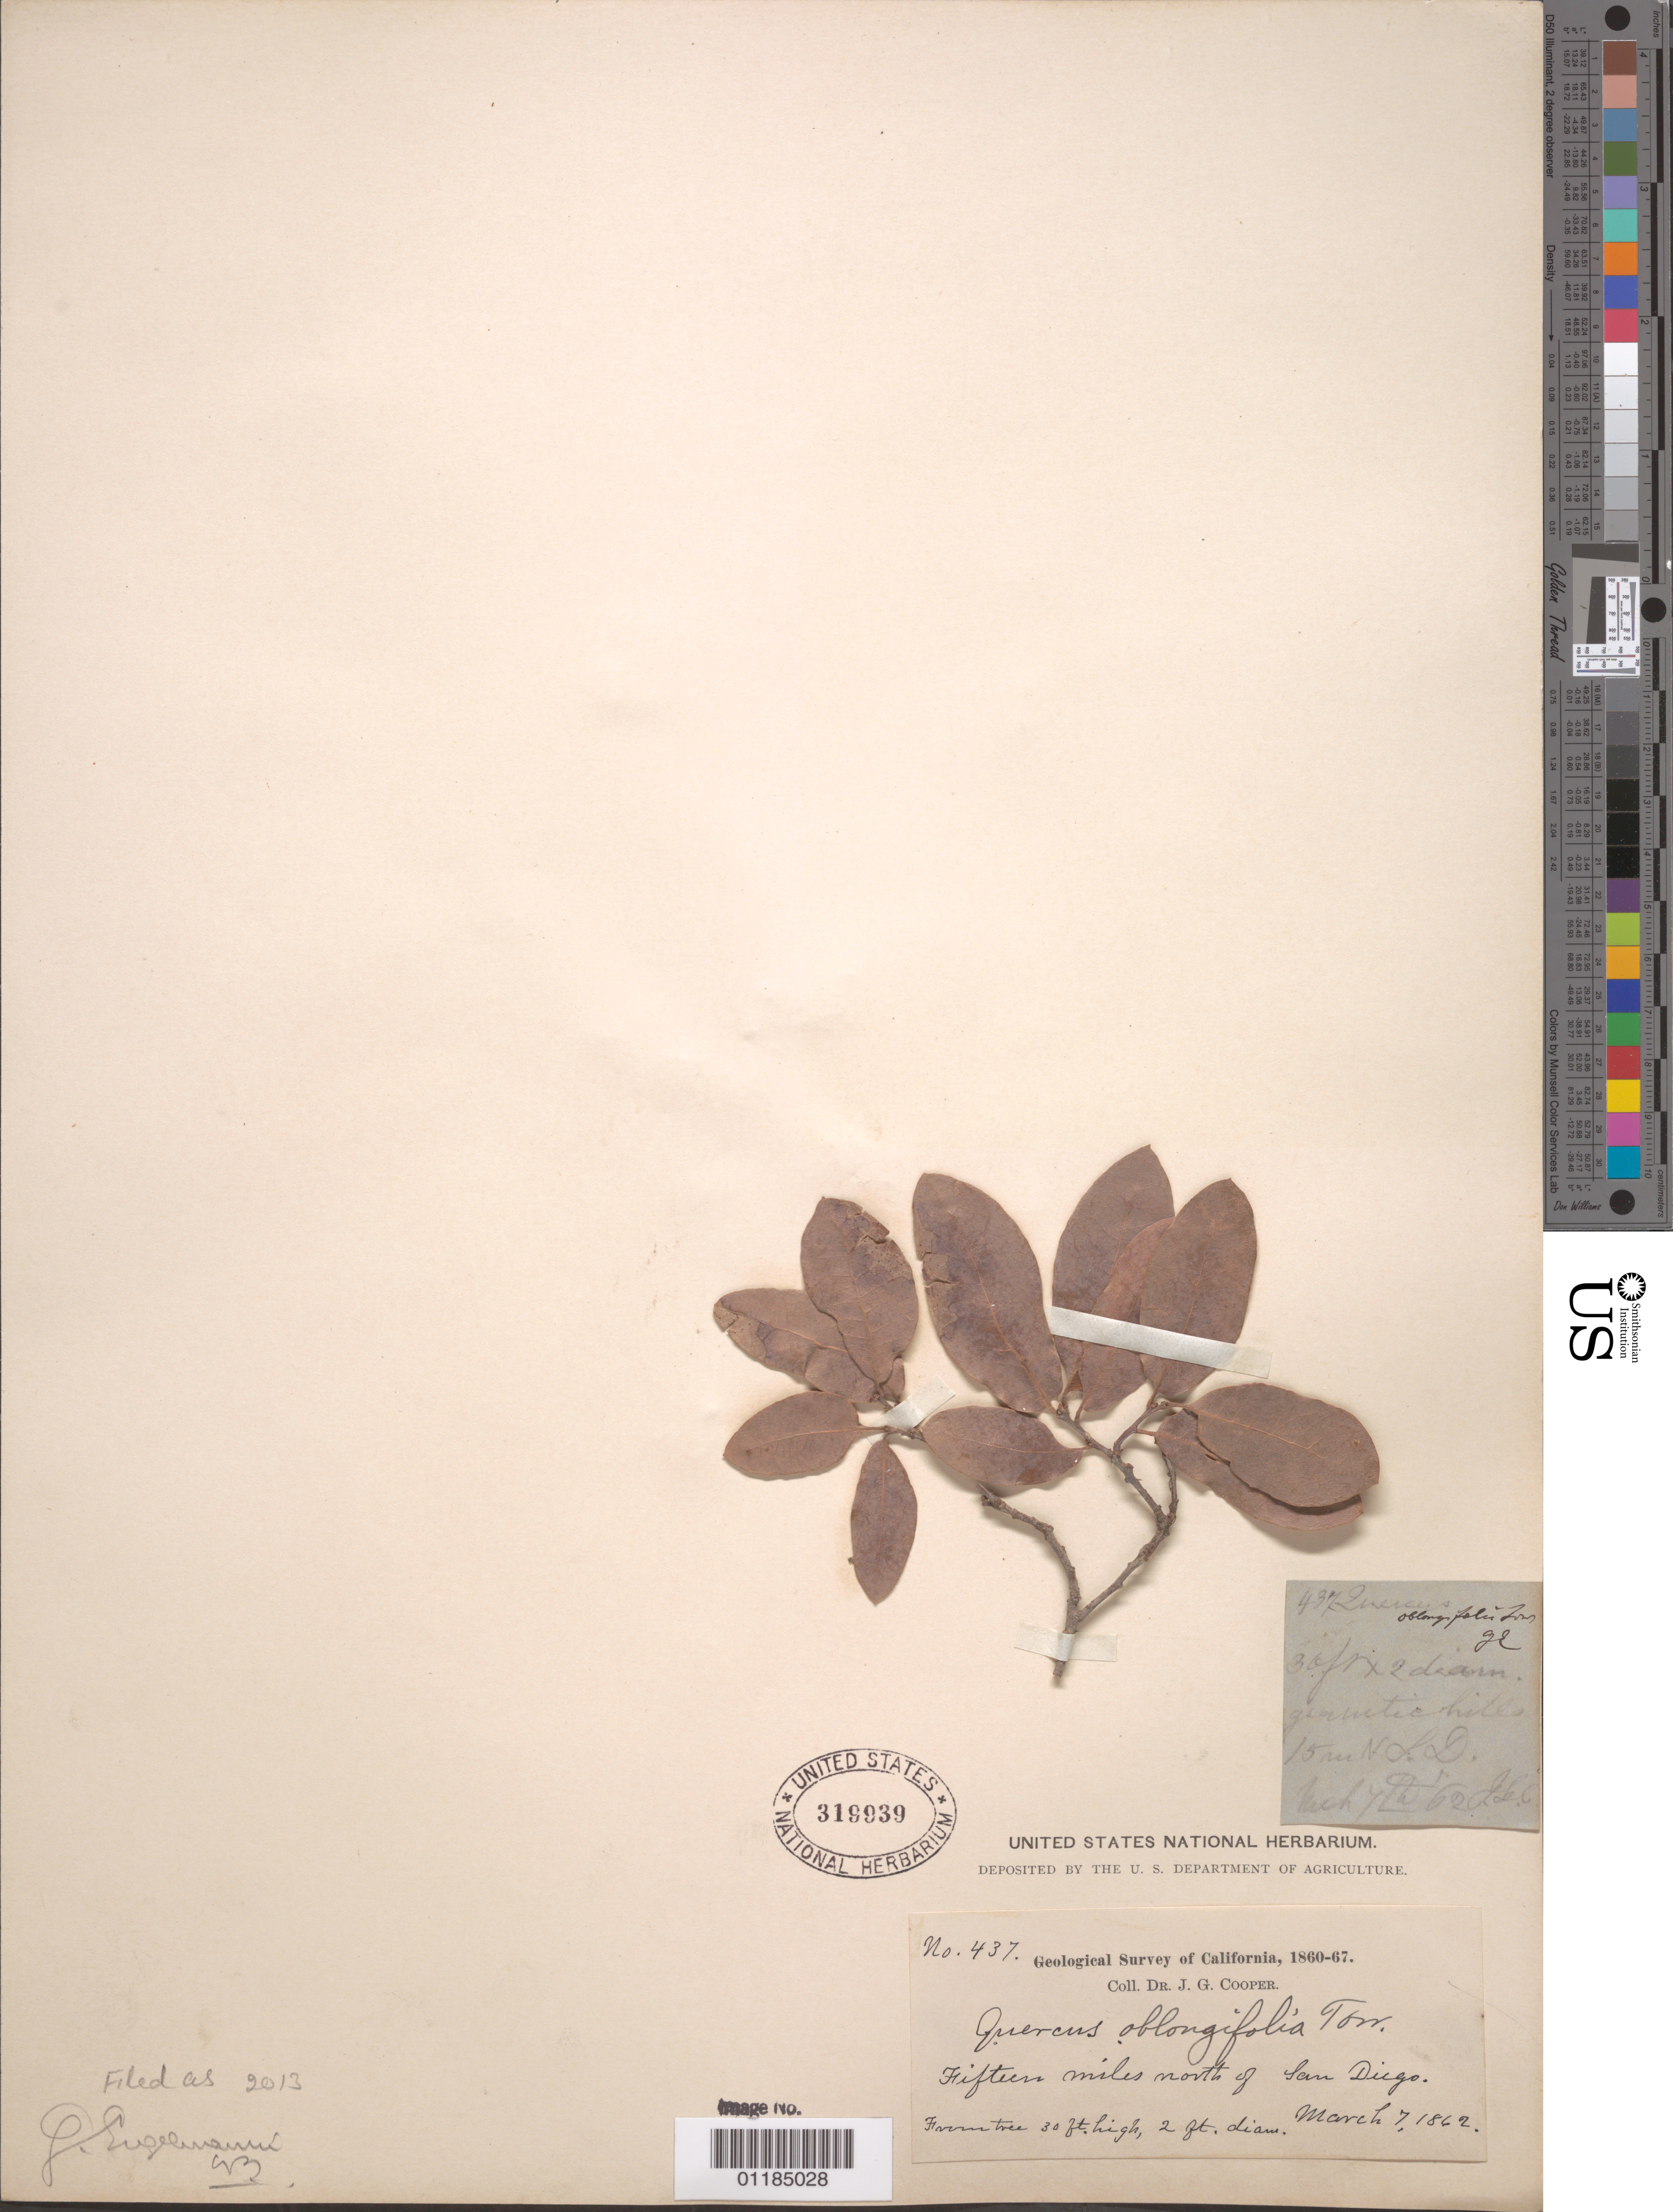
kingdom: Plantae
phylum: Tracheophyta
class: Magnoliopsida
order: Fagales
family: Fagaceae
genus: Quercus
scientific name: Quercus oblongifolia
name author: Torr.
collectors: J. G. Cooper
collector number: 437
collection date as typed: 7 Mar 1862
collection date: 1862-03-07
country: United States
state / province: California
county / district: San Diego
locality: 15 miles north of San Diego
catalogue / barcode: US 319939